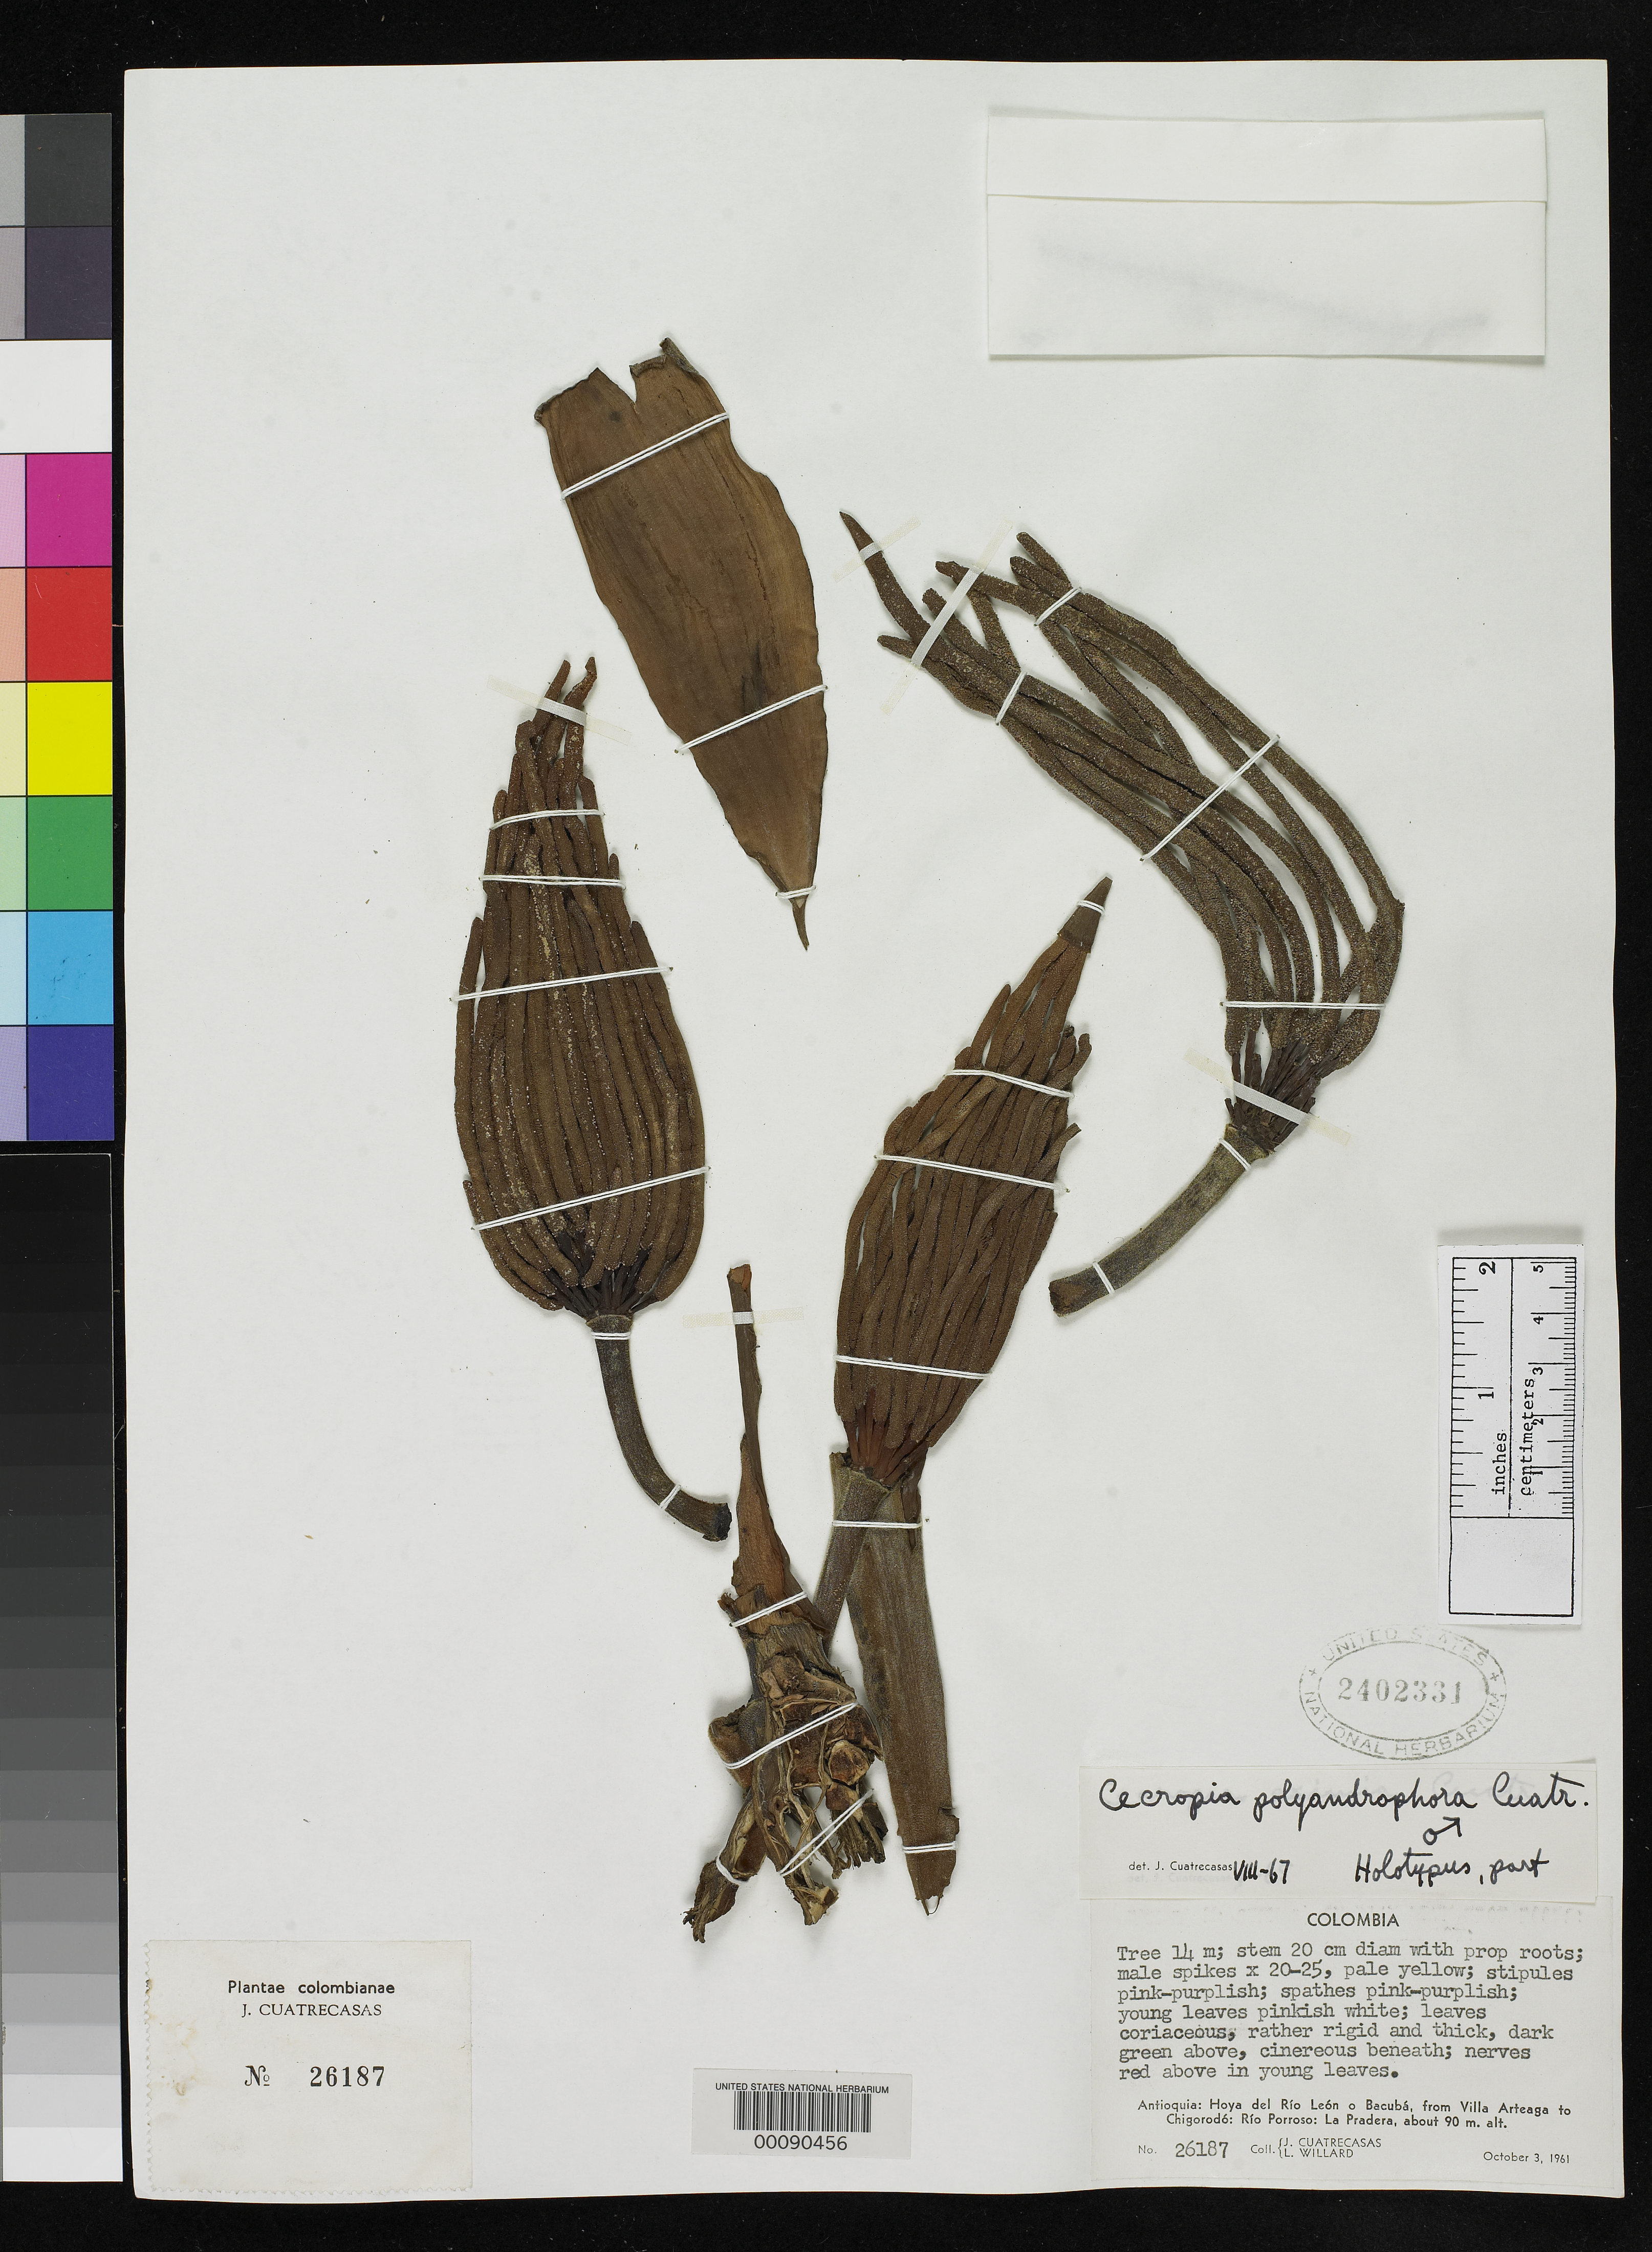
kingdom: Plantae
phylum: Tracheophyta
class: Magnoliopsida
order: Rosales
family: Urticaceae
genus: Cecropia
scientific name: Cecropia polyandrophora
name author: Cuatrec.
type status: Holotype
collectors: J. Cuatrecasas & L. Willard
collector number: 26187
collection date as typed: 03 Oct 1961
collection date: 1961-10-03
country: Colombia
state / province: Antioquia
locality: Hoya del Rio Leon o Bacuba, from Villa Arteaga to CHigordo.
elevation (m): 90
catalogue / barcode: US 2402331